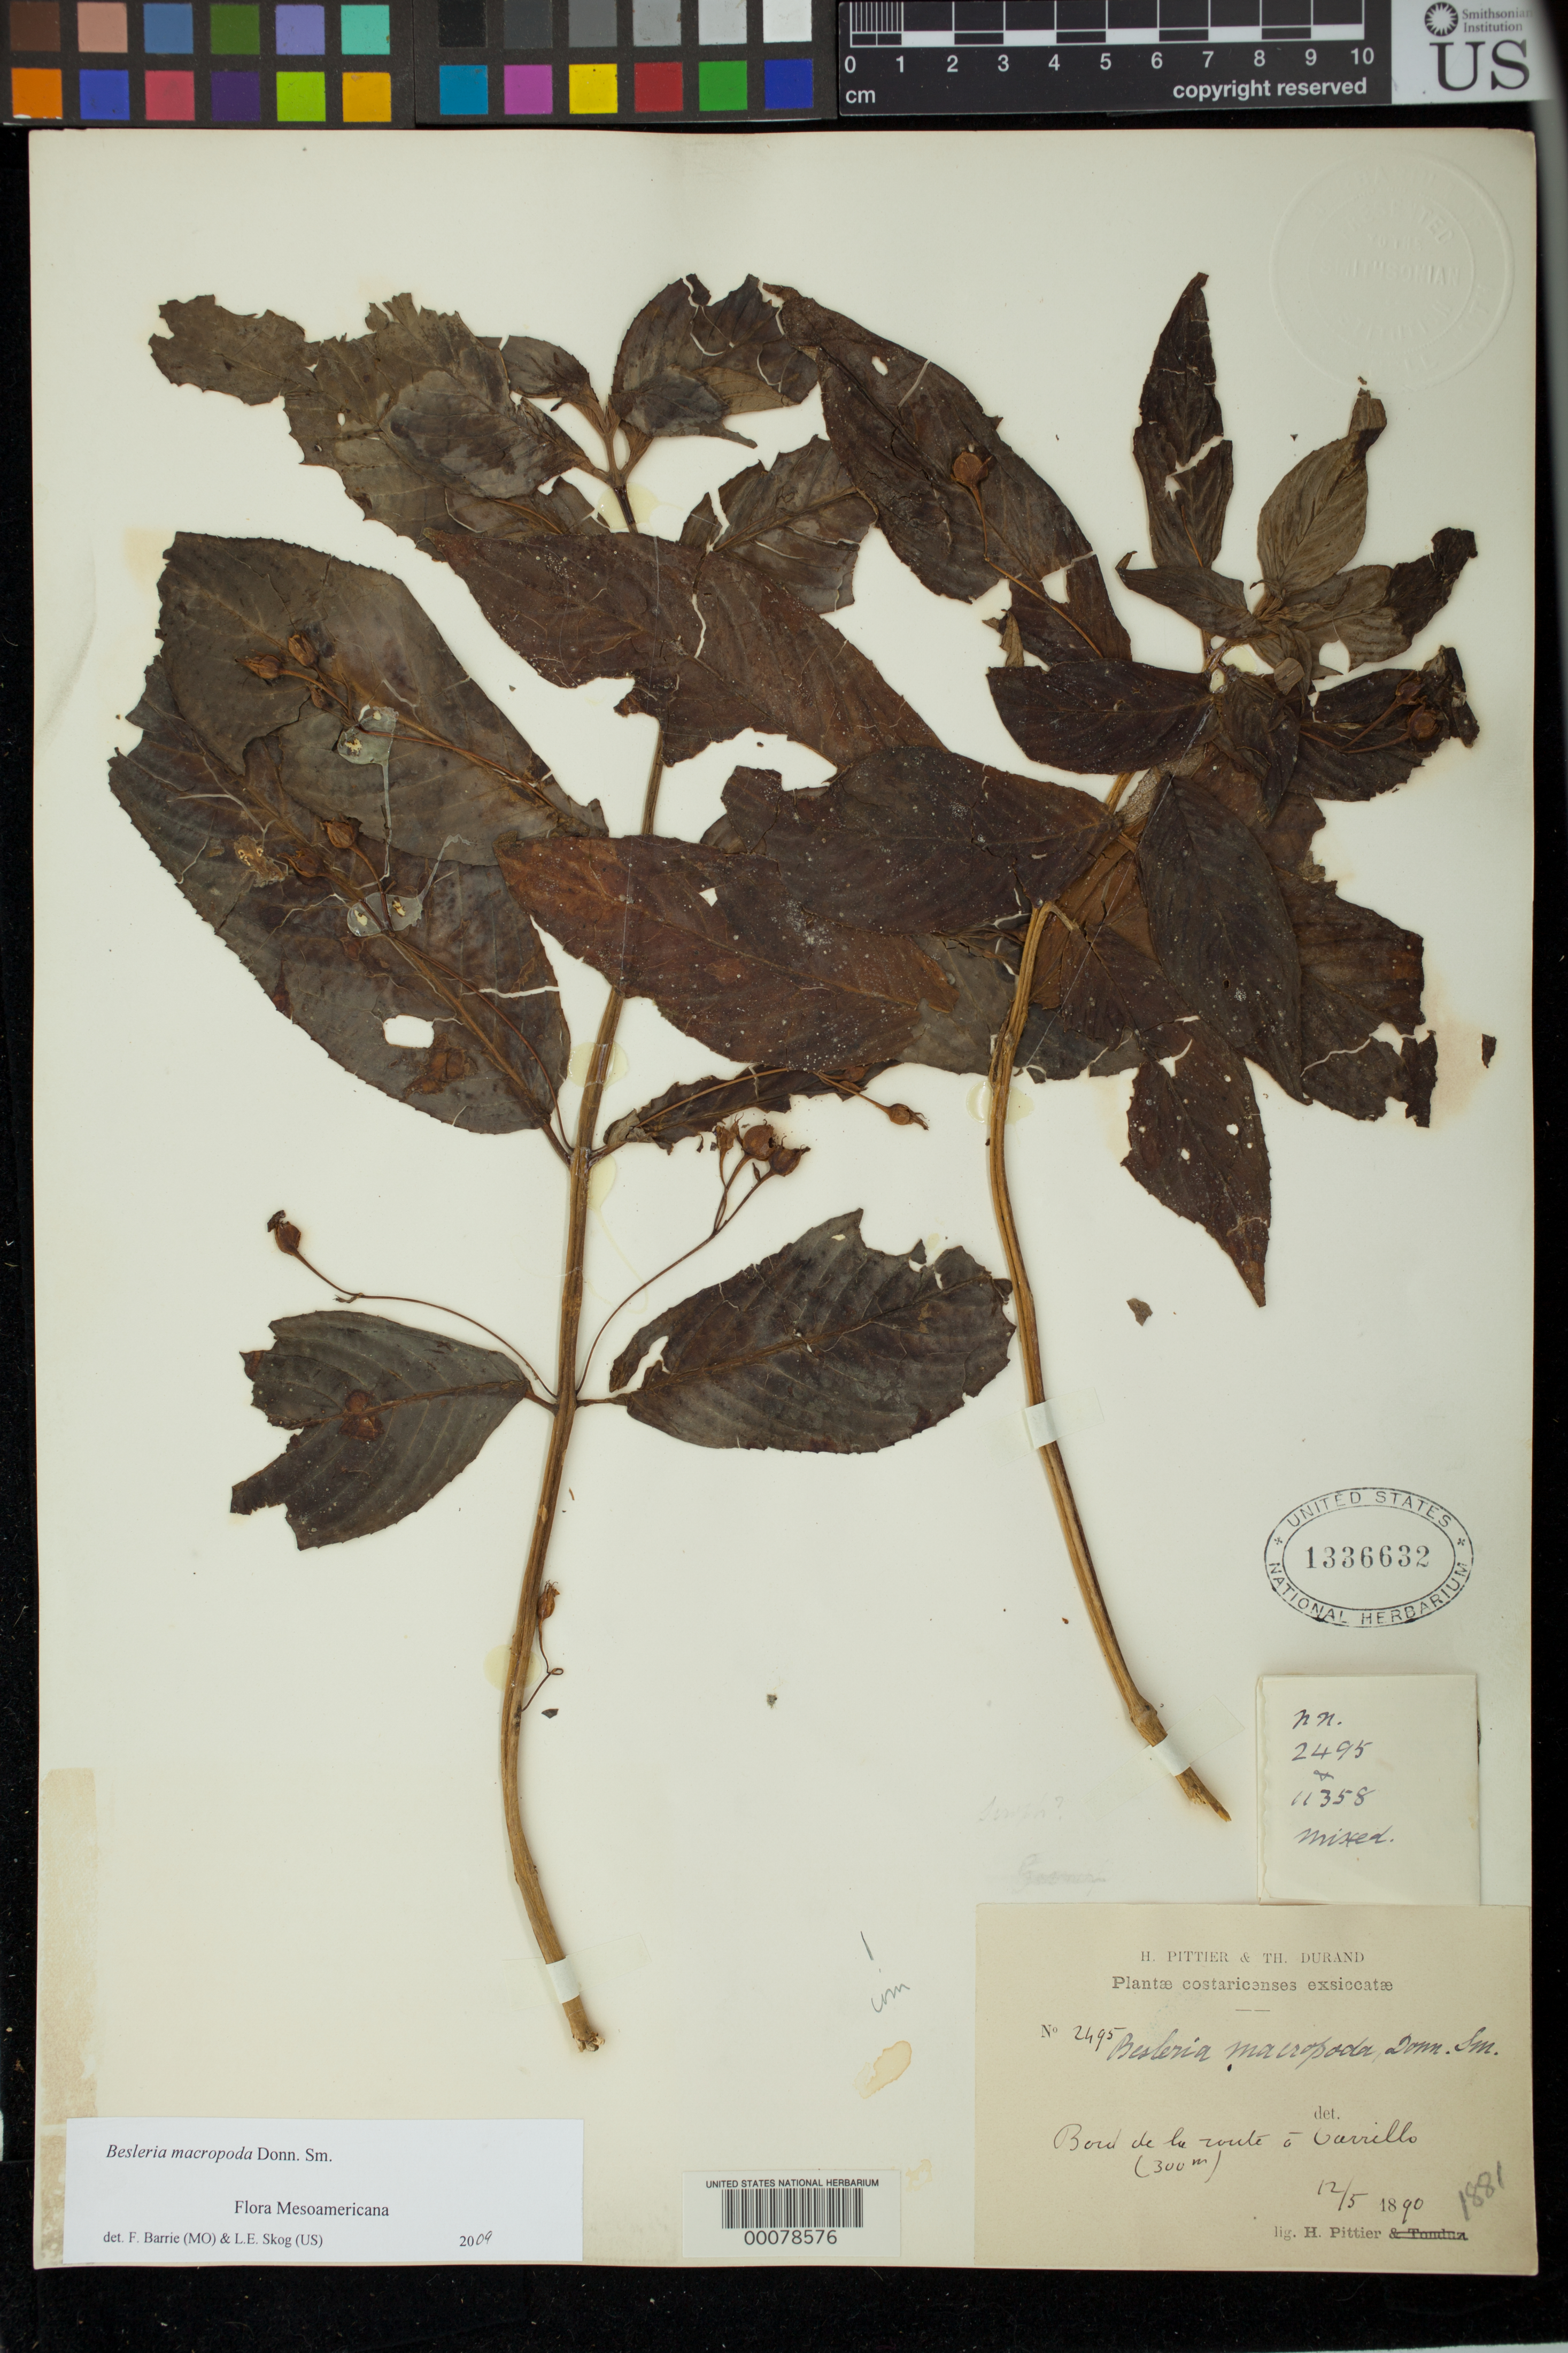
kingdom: Plantae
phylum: Tracheophyta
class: Magnoliopsida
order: Lamiales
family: Gesneriaceae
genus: Besleria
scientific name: Besleria macropoda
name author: Donn. Sm.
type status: Syntype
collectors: H. F. Pittier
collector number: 2495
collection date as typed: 12/5 1890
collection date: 1890-05-12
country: Costa Rica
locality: Bord de la route a Carrillo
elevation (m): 300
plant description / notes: One of 3 collections (syntypes) cited in protologue; the first syntype, Pittier 572, was cited as "type" by Morton (1939, Contr. U.S. Natl. Herb. 29: 454) but without citing any herbarium, and no duplicate of this collection can be found at US. A duplicate of Pittier 572 is extant at BR (where the specimen labeling indicates collection was made by Cooper, rather than Pittier).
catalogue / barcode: US 1336632